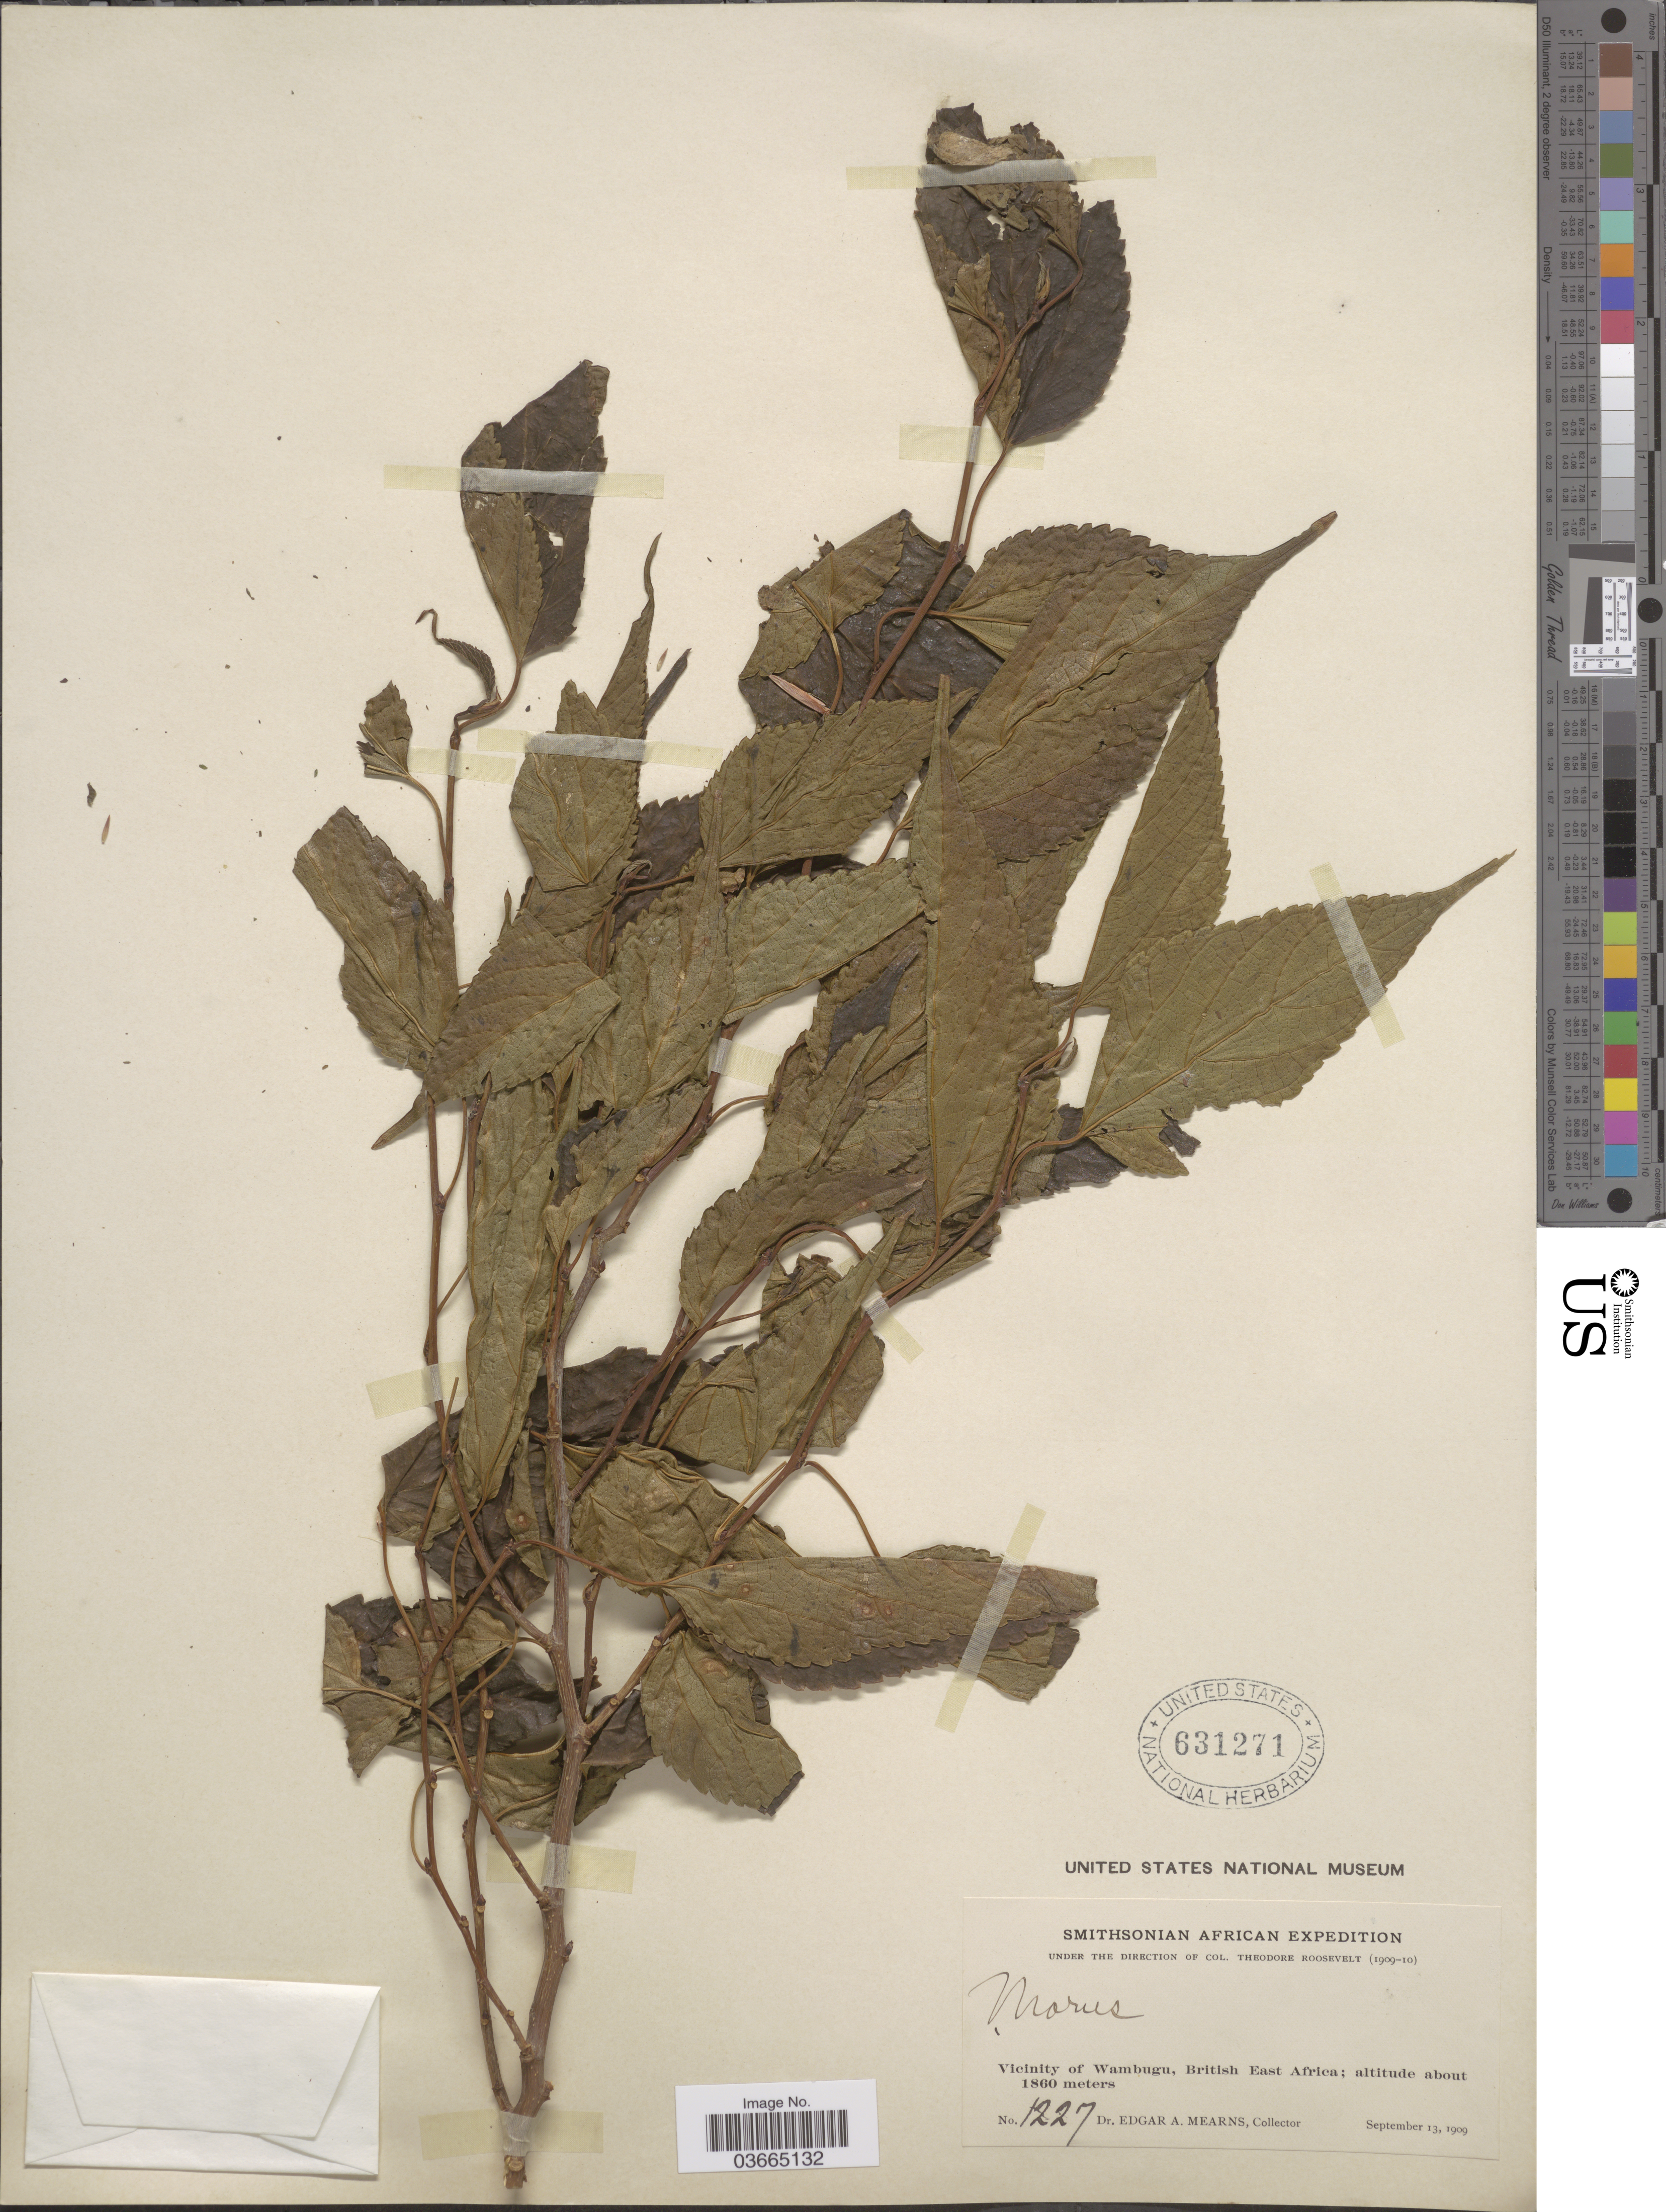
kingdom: Plantae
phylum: Tracheophyta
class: Magnoliopsida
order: Rosales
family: Moraceae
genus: Morus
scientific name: Morus sp.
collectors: E. A. Mearns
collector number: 1227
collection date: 1909-09-13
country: Kenya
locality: Vicinity of Wambugu, British East Africa.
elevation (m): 1860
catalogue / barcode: US 631271